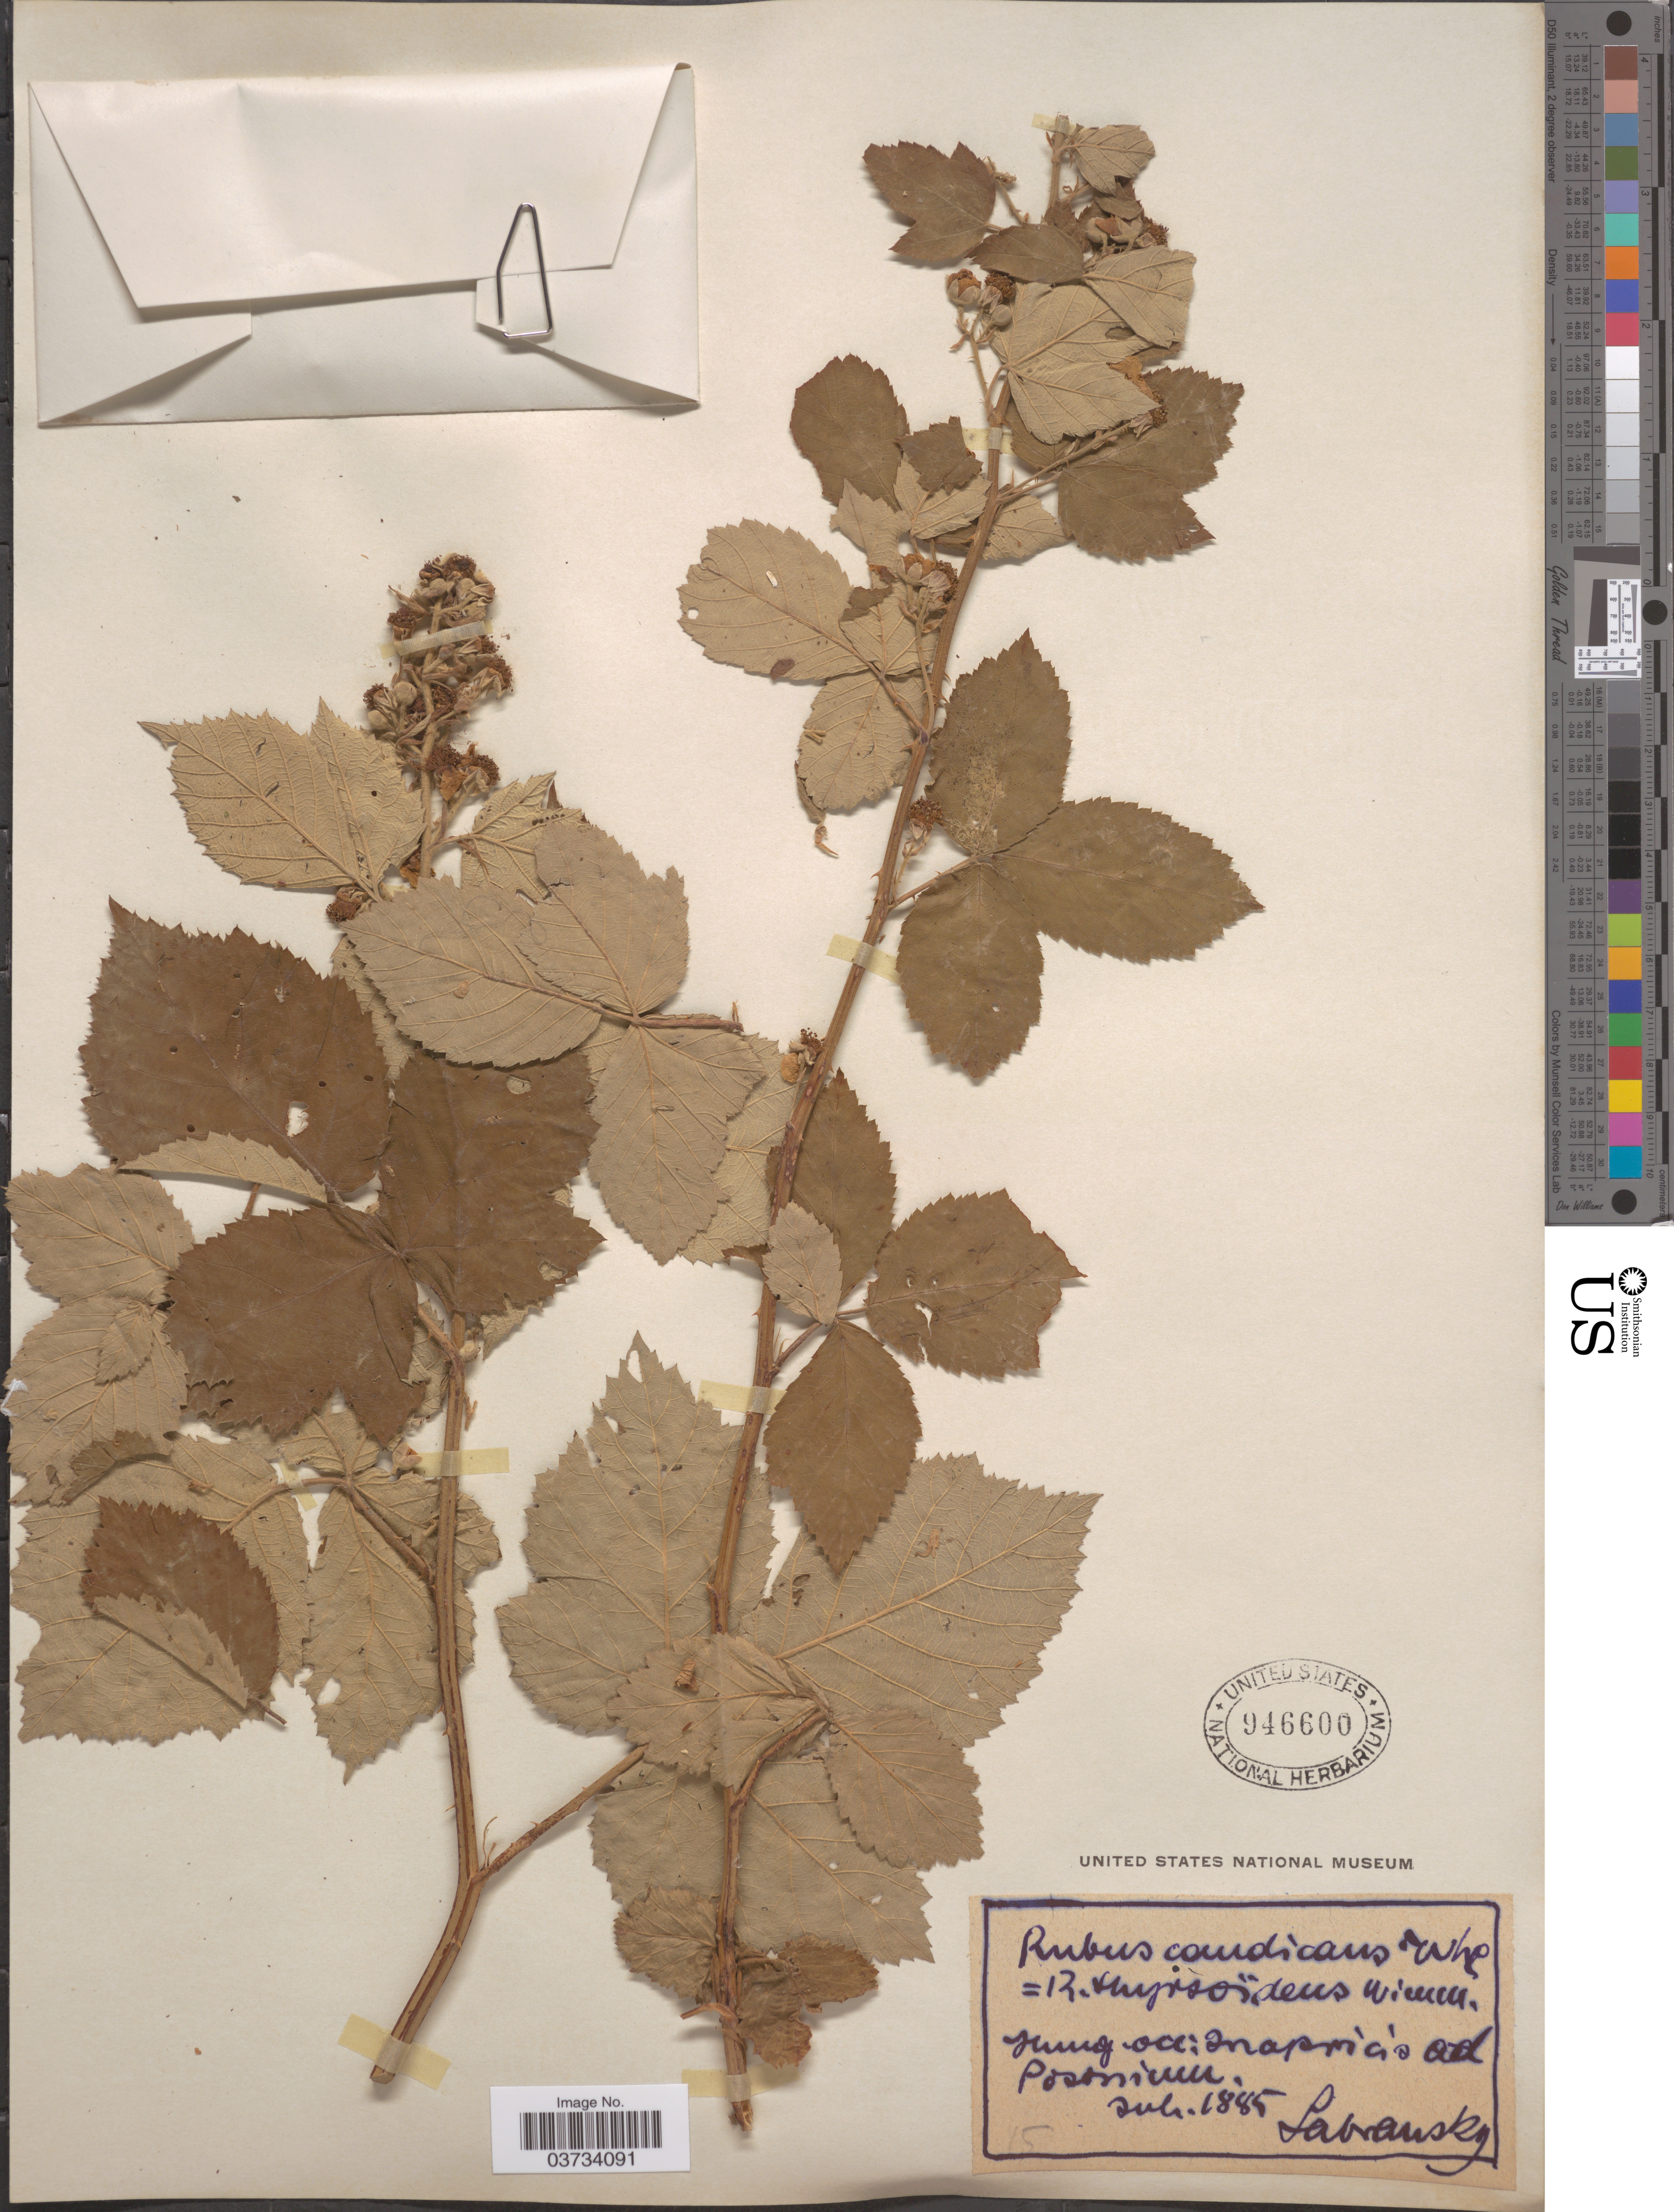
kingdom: Plantae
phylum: Tracheophyta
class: Magnoliopsida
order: Rosales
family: Rosaceae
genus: Rubus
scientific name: Rubus candicans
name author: Weihe ex Rchb.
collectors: Labransky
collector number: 15?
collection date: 1885-07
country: Hungary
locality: Hung.occ: Inaprìcìs ad Posenium. [interpreted]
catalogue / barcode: US 946600